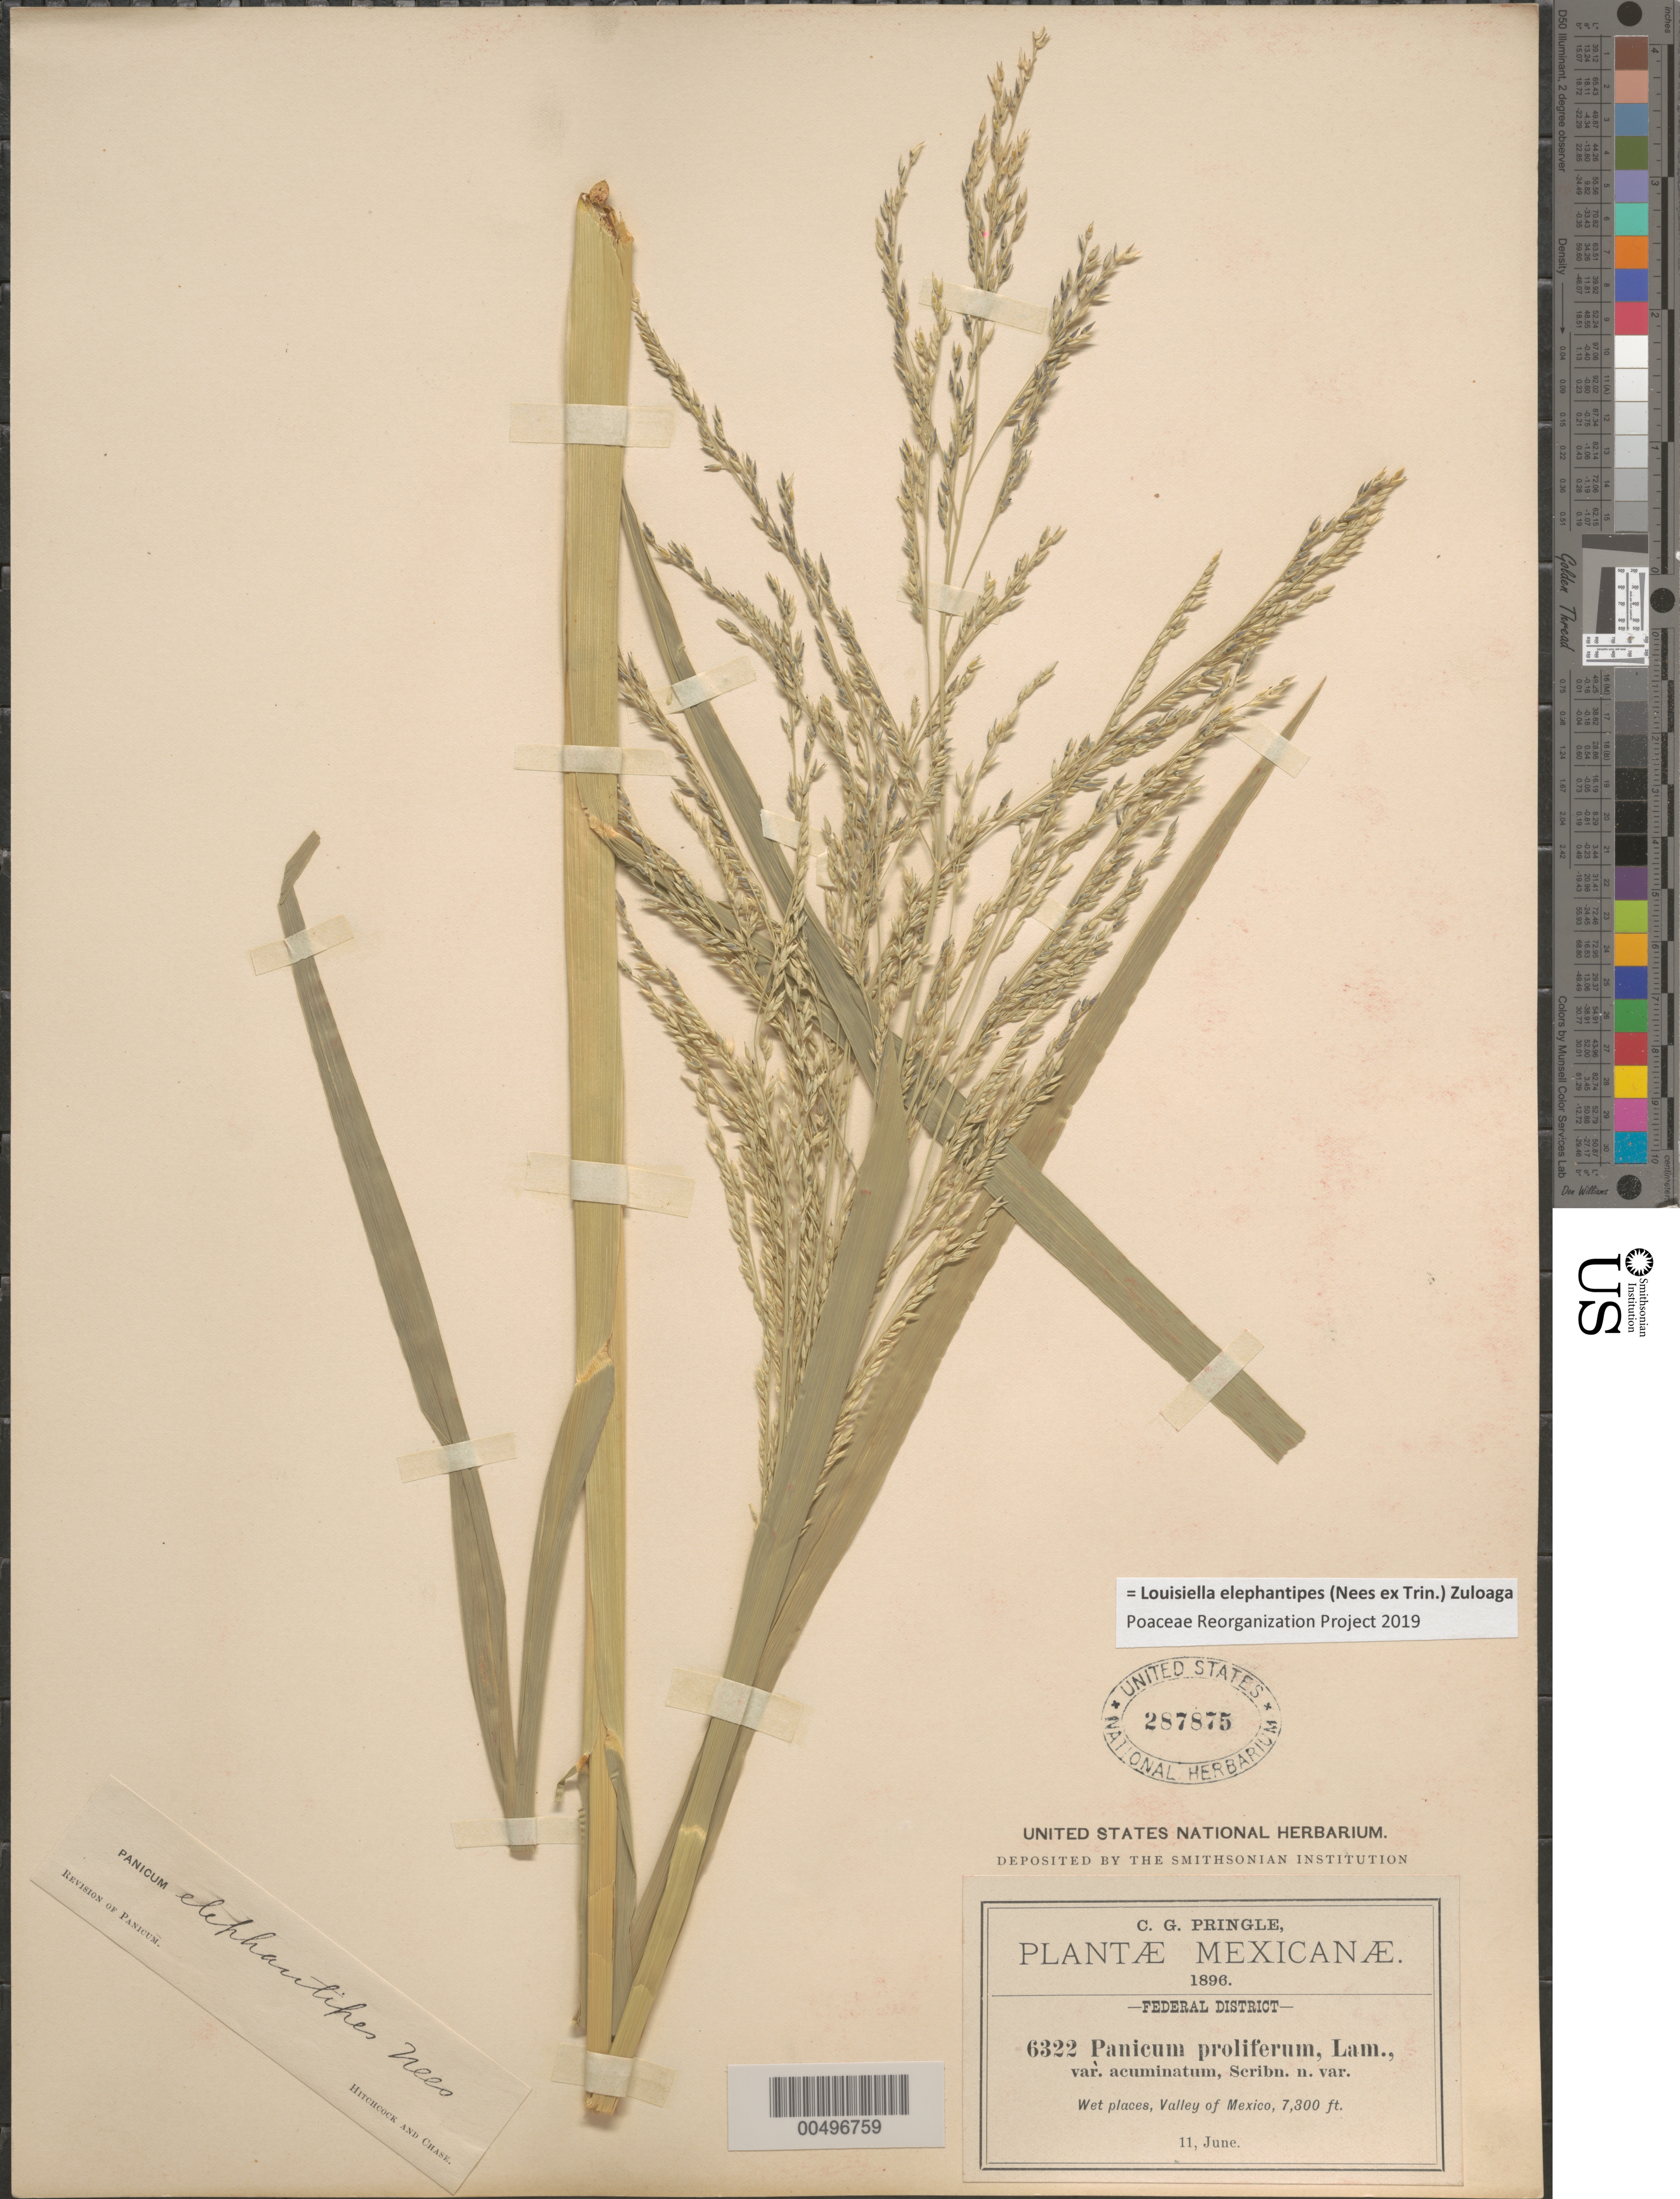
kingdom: Plantae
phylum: Tracheophyta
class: Liliopsida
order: Poales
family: Poaceae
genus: Panicum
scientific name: Panicum sucosum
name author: Hitchc. & Chase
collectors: C. G. Pringle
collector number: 6322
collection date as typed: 11 Jun 1896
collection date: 1896-06-11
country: Mexico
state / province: Distrito Federal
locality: Valley of Mexico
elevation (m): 2225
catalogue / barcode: US 287875